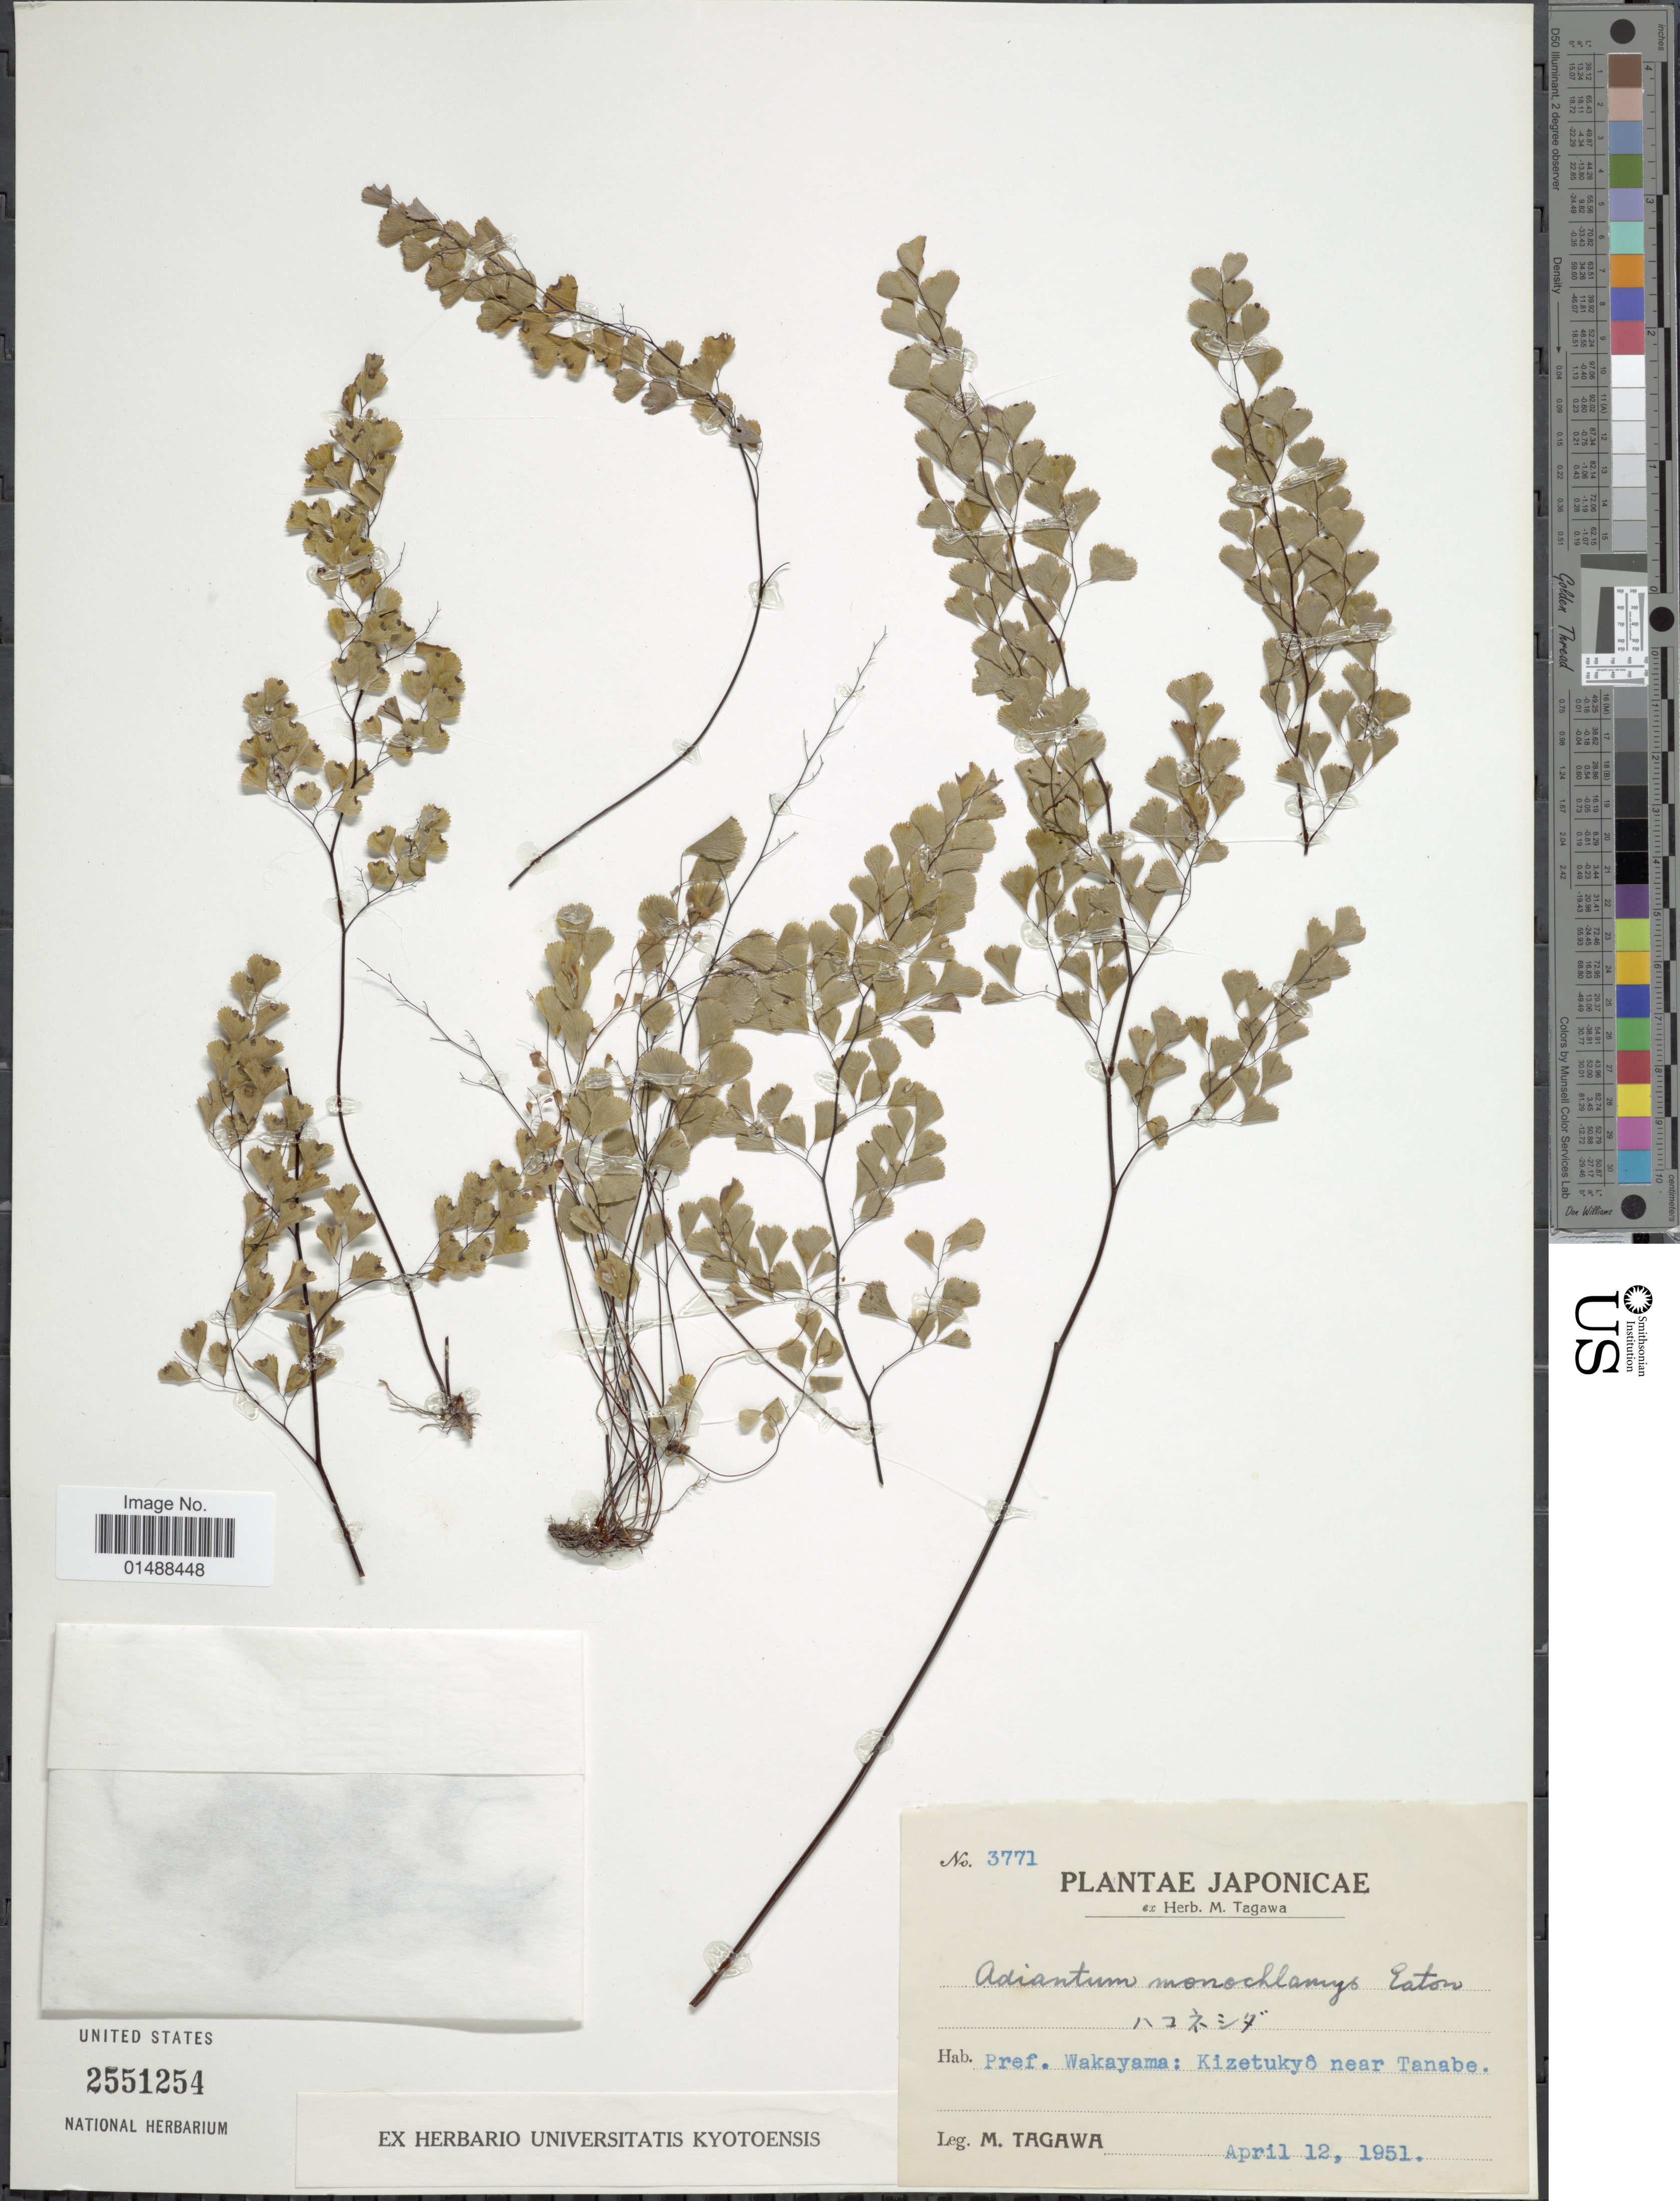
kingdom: Plantae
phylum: Tracheophyta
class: Polypodiopsida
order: Polypodiales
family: Pteridaceae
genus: Adiantum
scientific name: Adiantum monochlamys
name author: D.C. Eaton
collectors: M. Tagawa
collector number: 3771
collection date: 1951-04-12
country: Japan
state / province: Wakayama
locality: Japonicae, Pref. Wakayama: Kizetuky near Tanabe.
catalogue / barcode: US 2551254